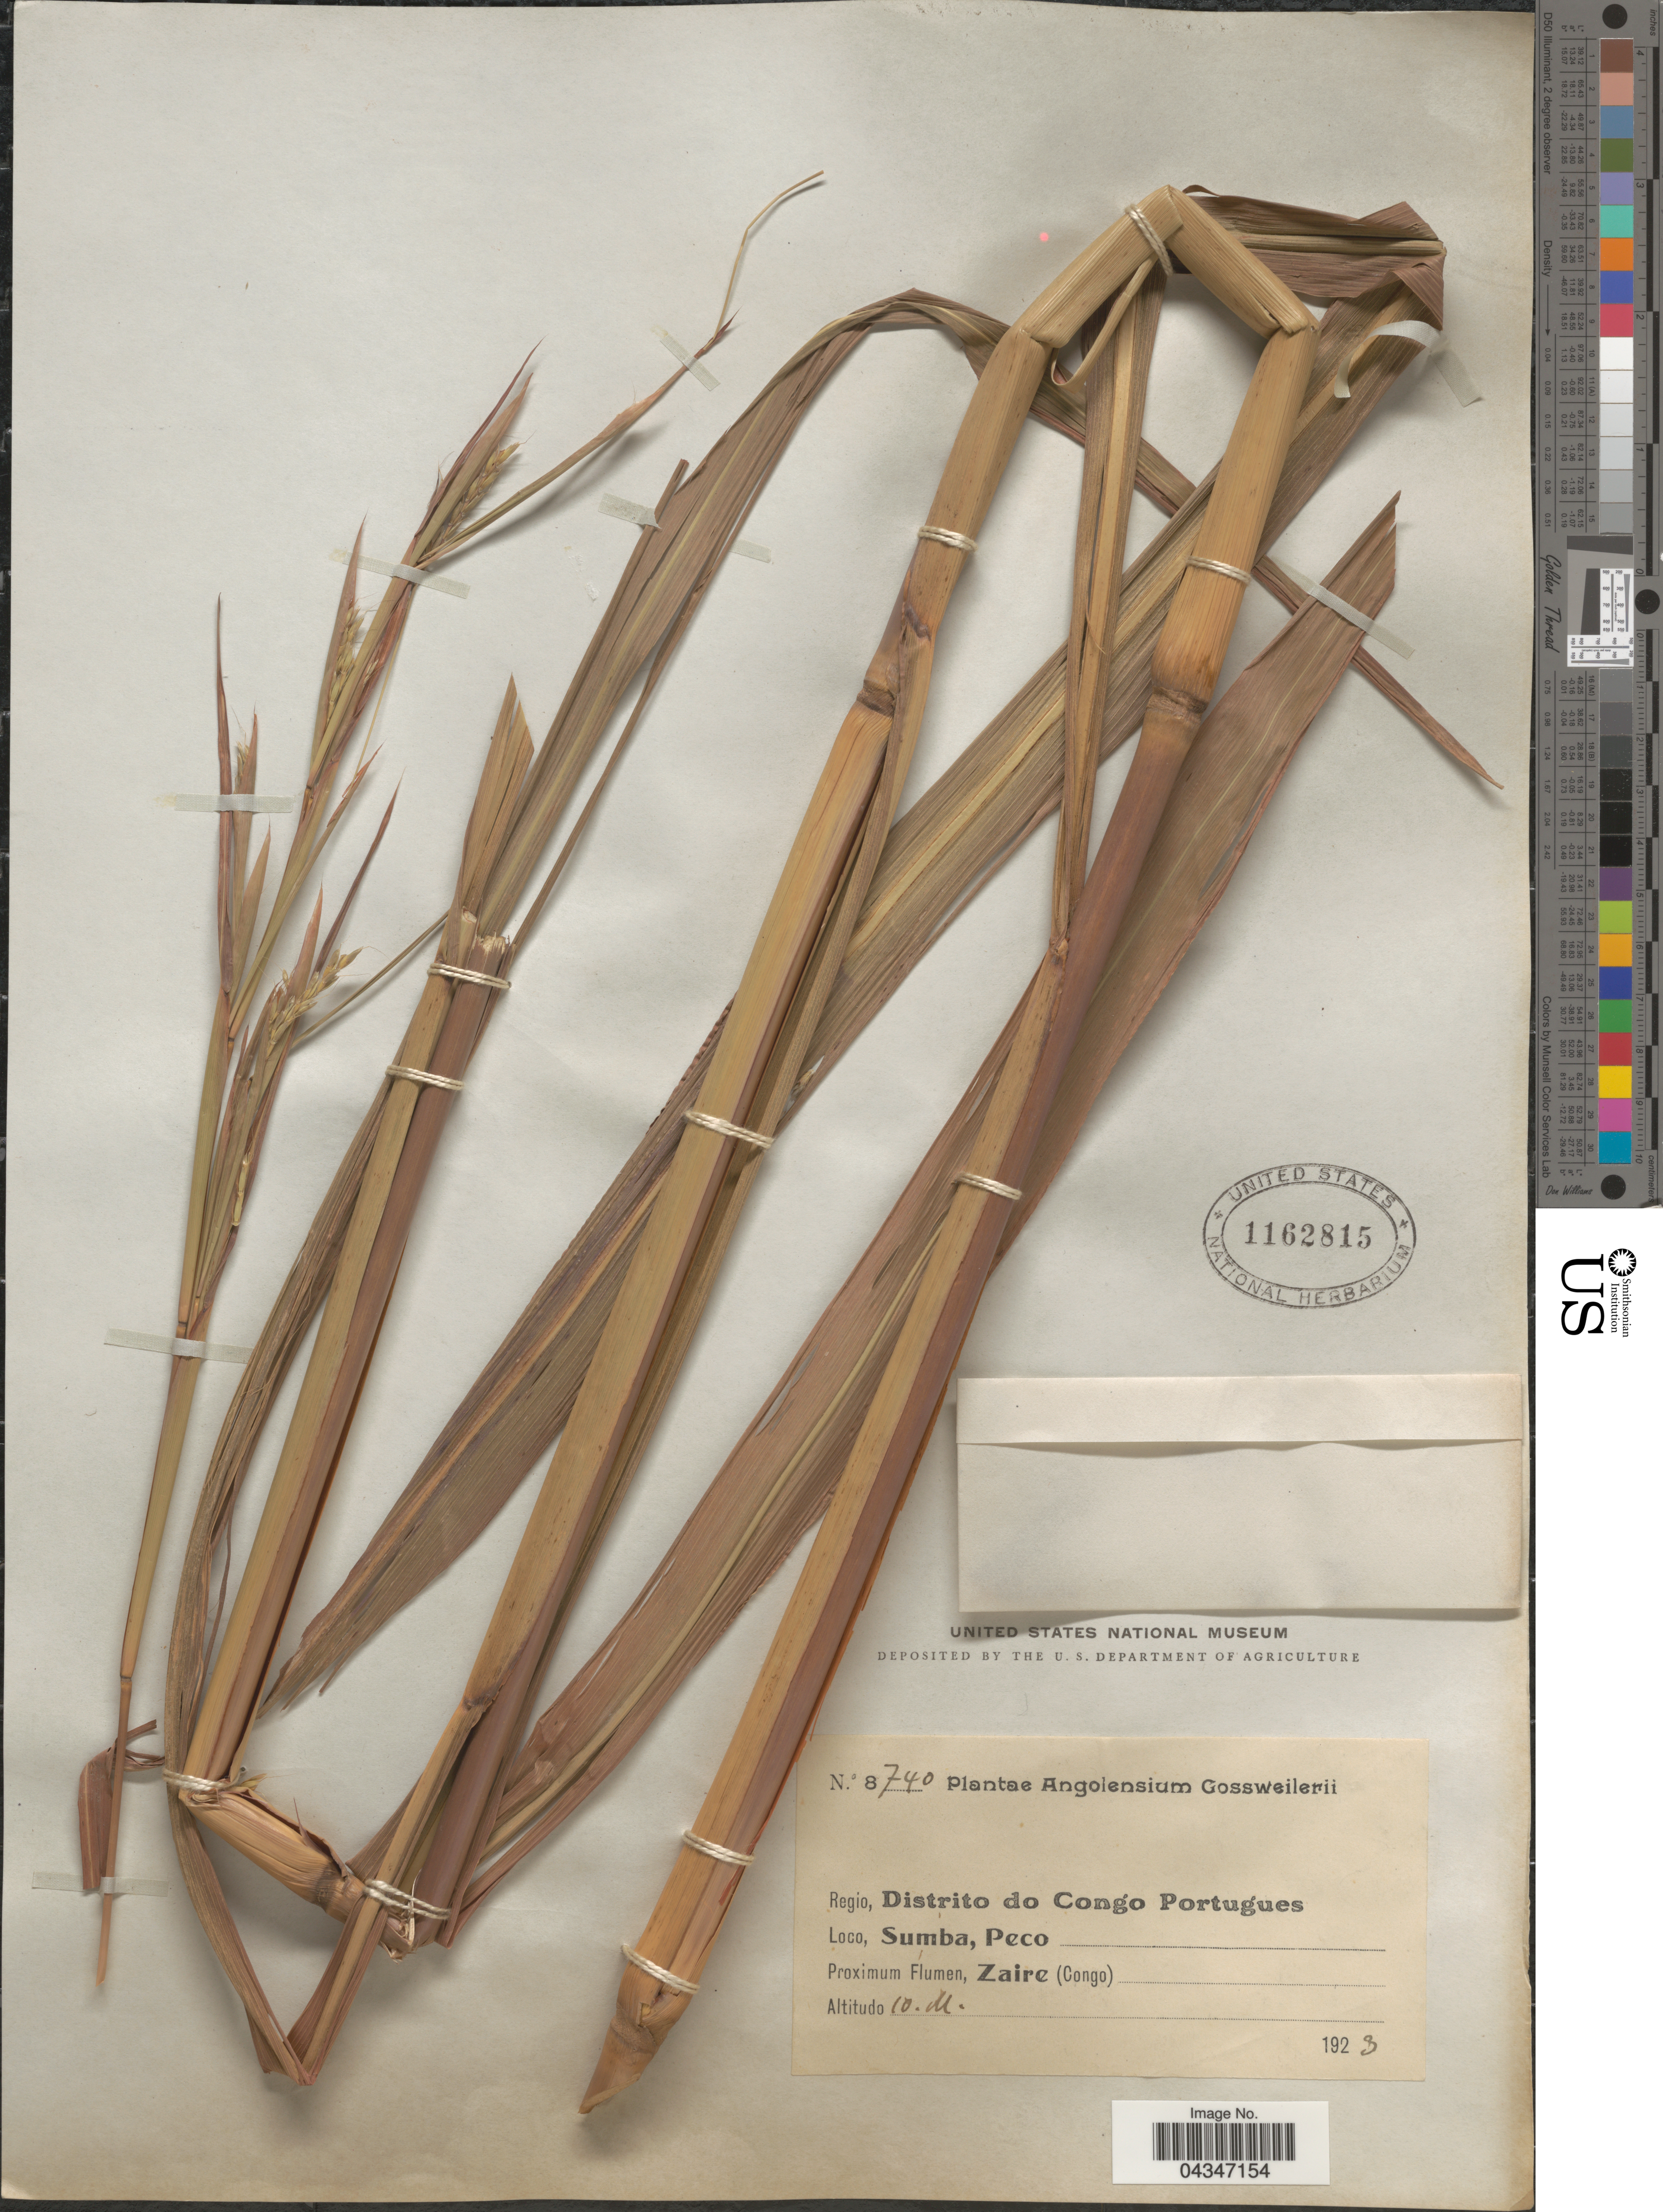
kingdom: Plantae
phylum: Tracheophyta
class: Liliopsida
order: Poales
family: Poaceae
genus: Andropogon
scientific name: Andropogon gayanus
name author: Kunth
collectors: -. Gossweiler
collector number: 8740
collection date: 1923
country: Angola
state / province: Zaire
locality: Regio, Distrito do Congo Portugues. Sumba, Peco. Proximum Flumen, Zaire (Congo).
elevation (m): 10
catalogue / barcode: US 1162815